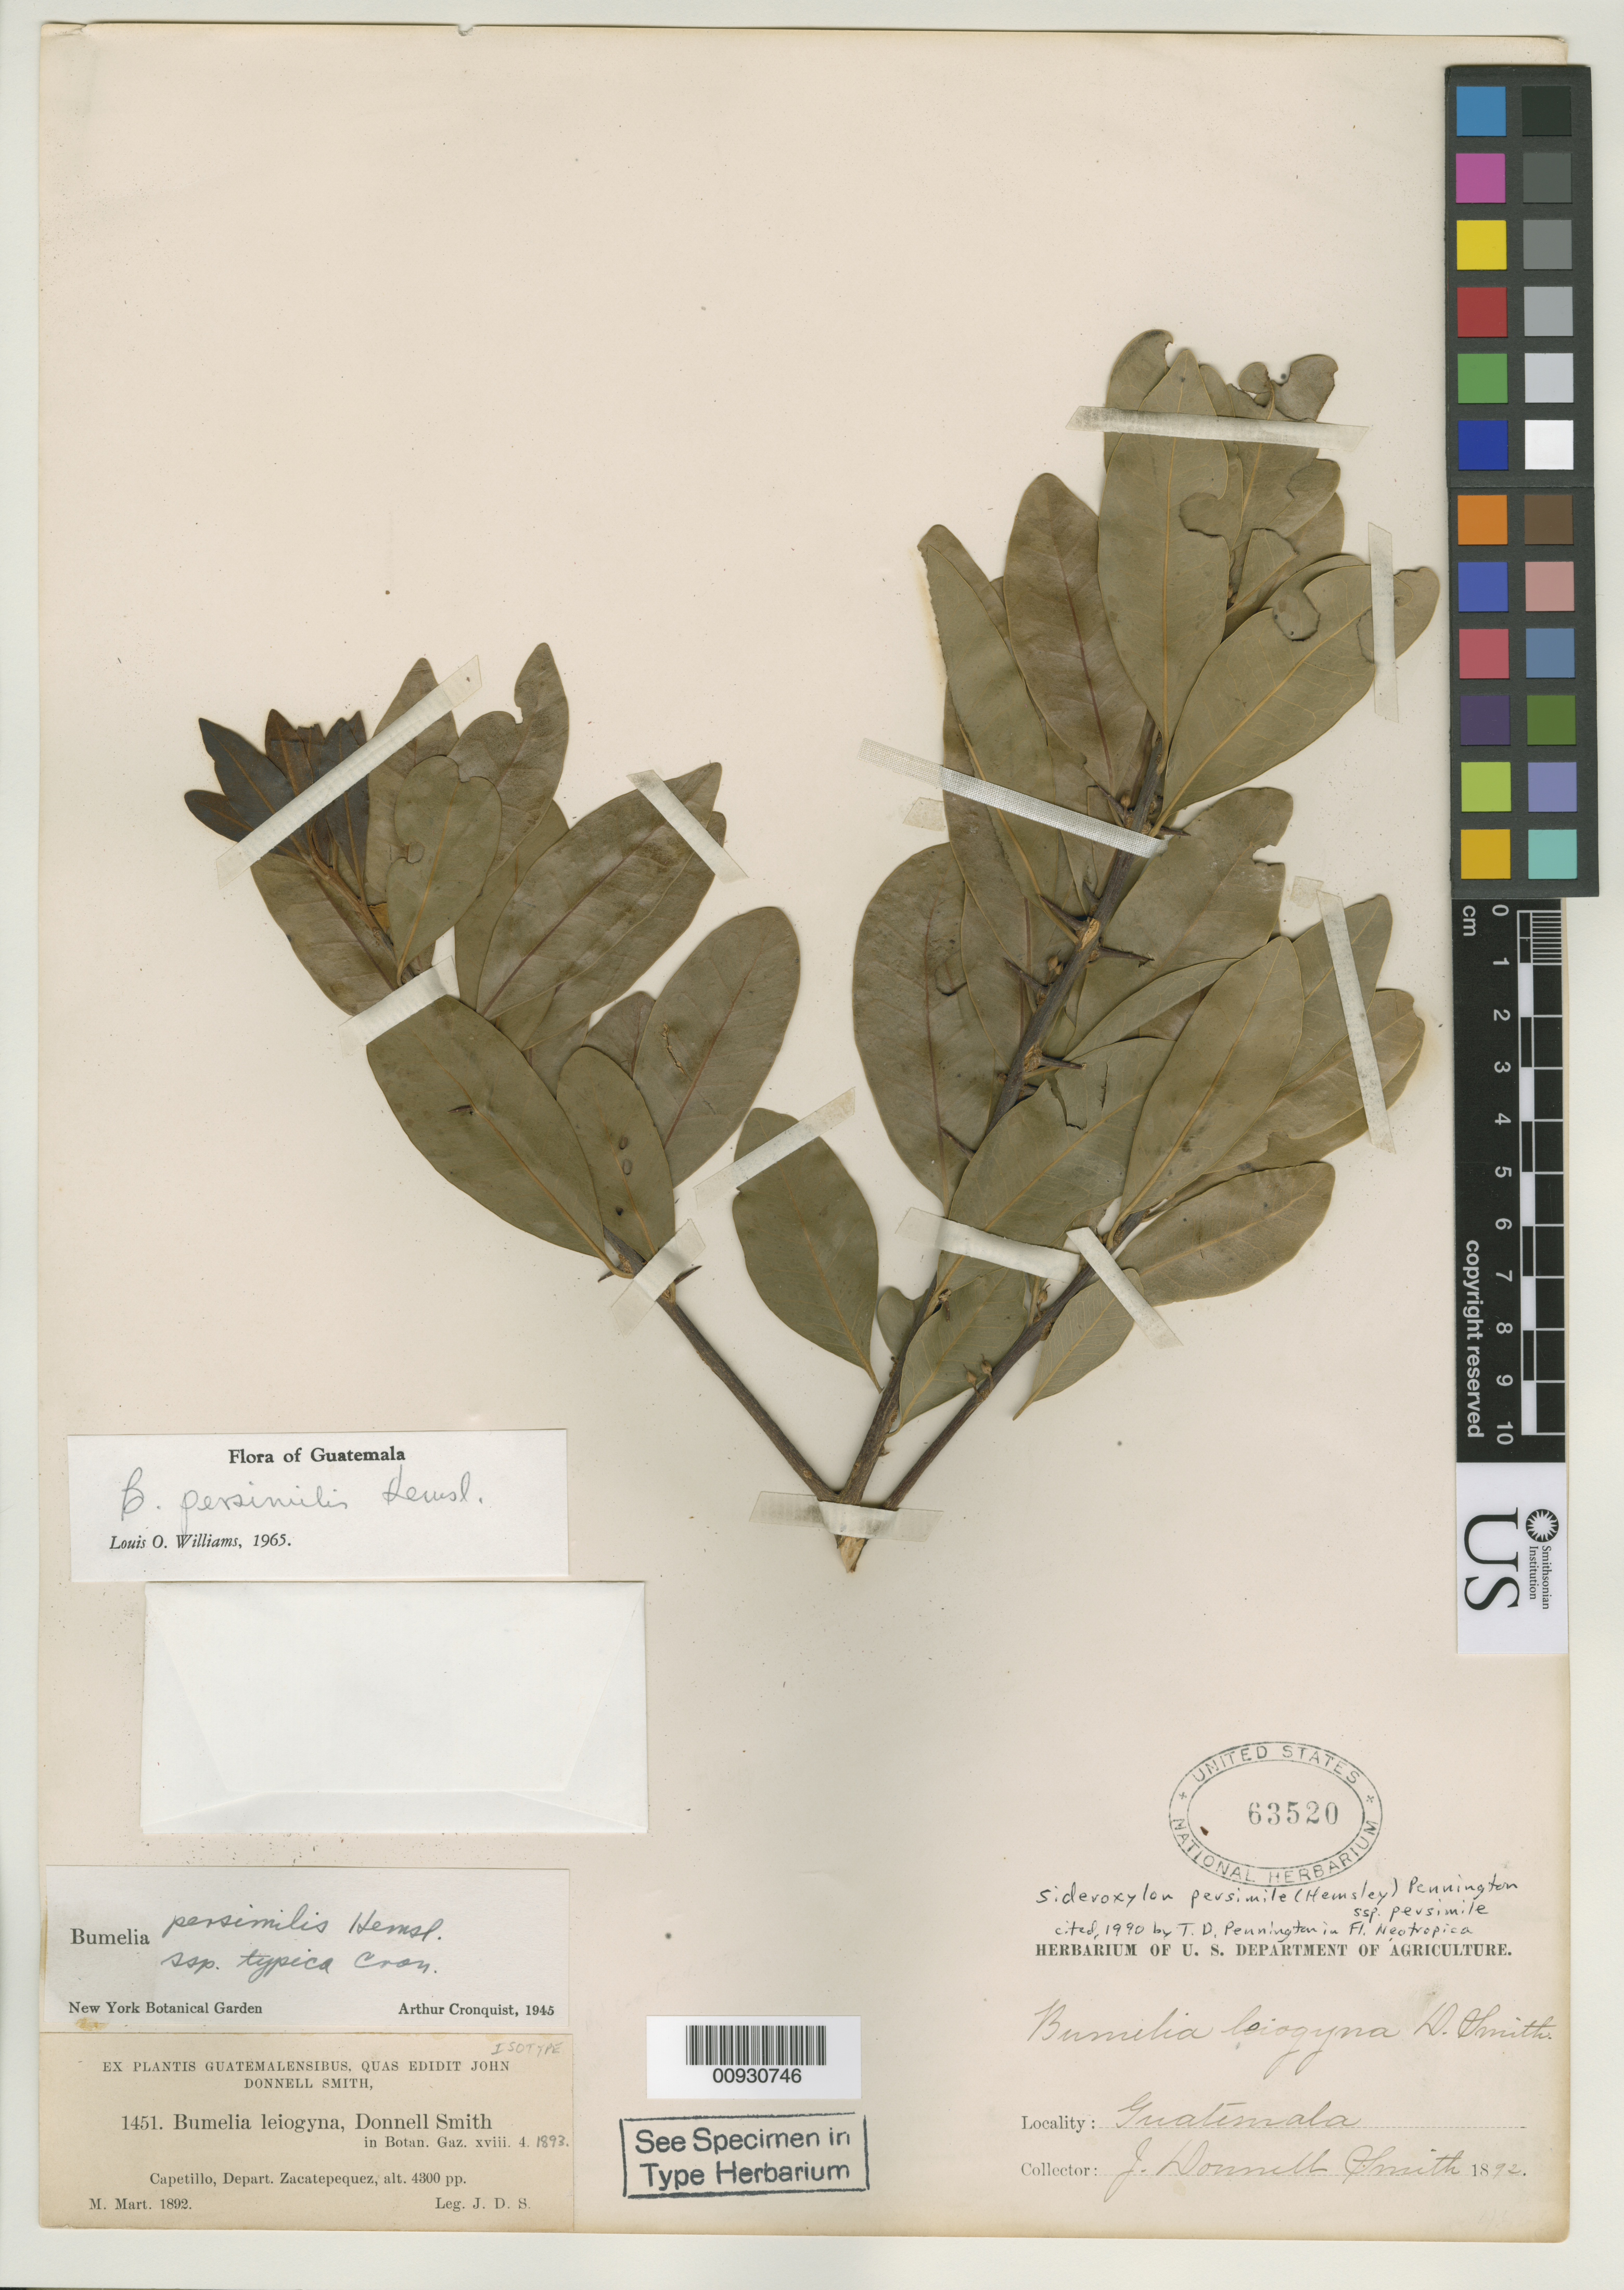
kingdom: Plantae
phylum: Tracheophyta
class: Magnoliopsida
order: Ericales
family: Sapotaceae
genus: Bumelia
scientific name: Bumelia leiogyna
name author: Donn. Sm.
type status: Isotype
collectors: J. Donnell Smith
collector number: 1451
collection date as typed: Mar 1892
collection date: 1892-03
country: Guatemala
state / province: Sacatepéquez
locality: Capetillo.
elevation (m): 1311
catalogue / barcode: US 63520